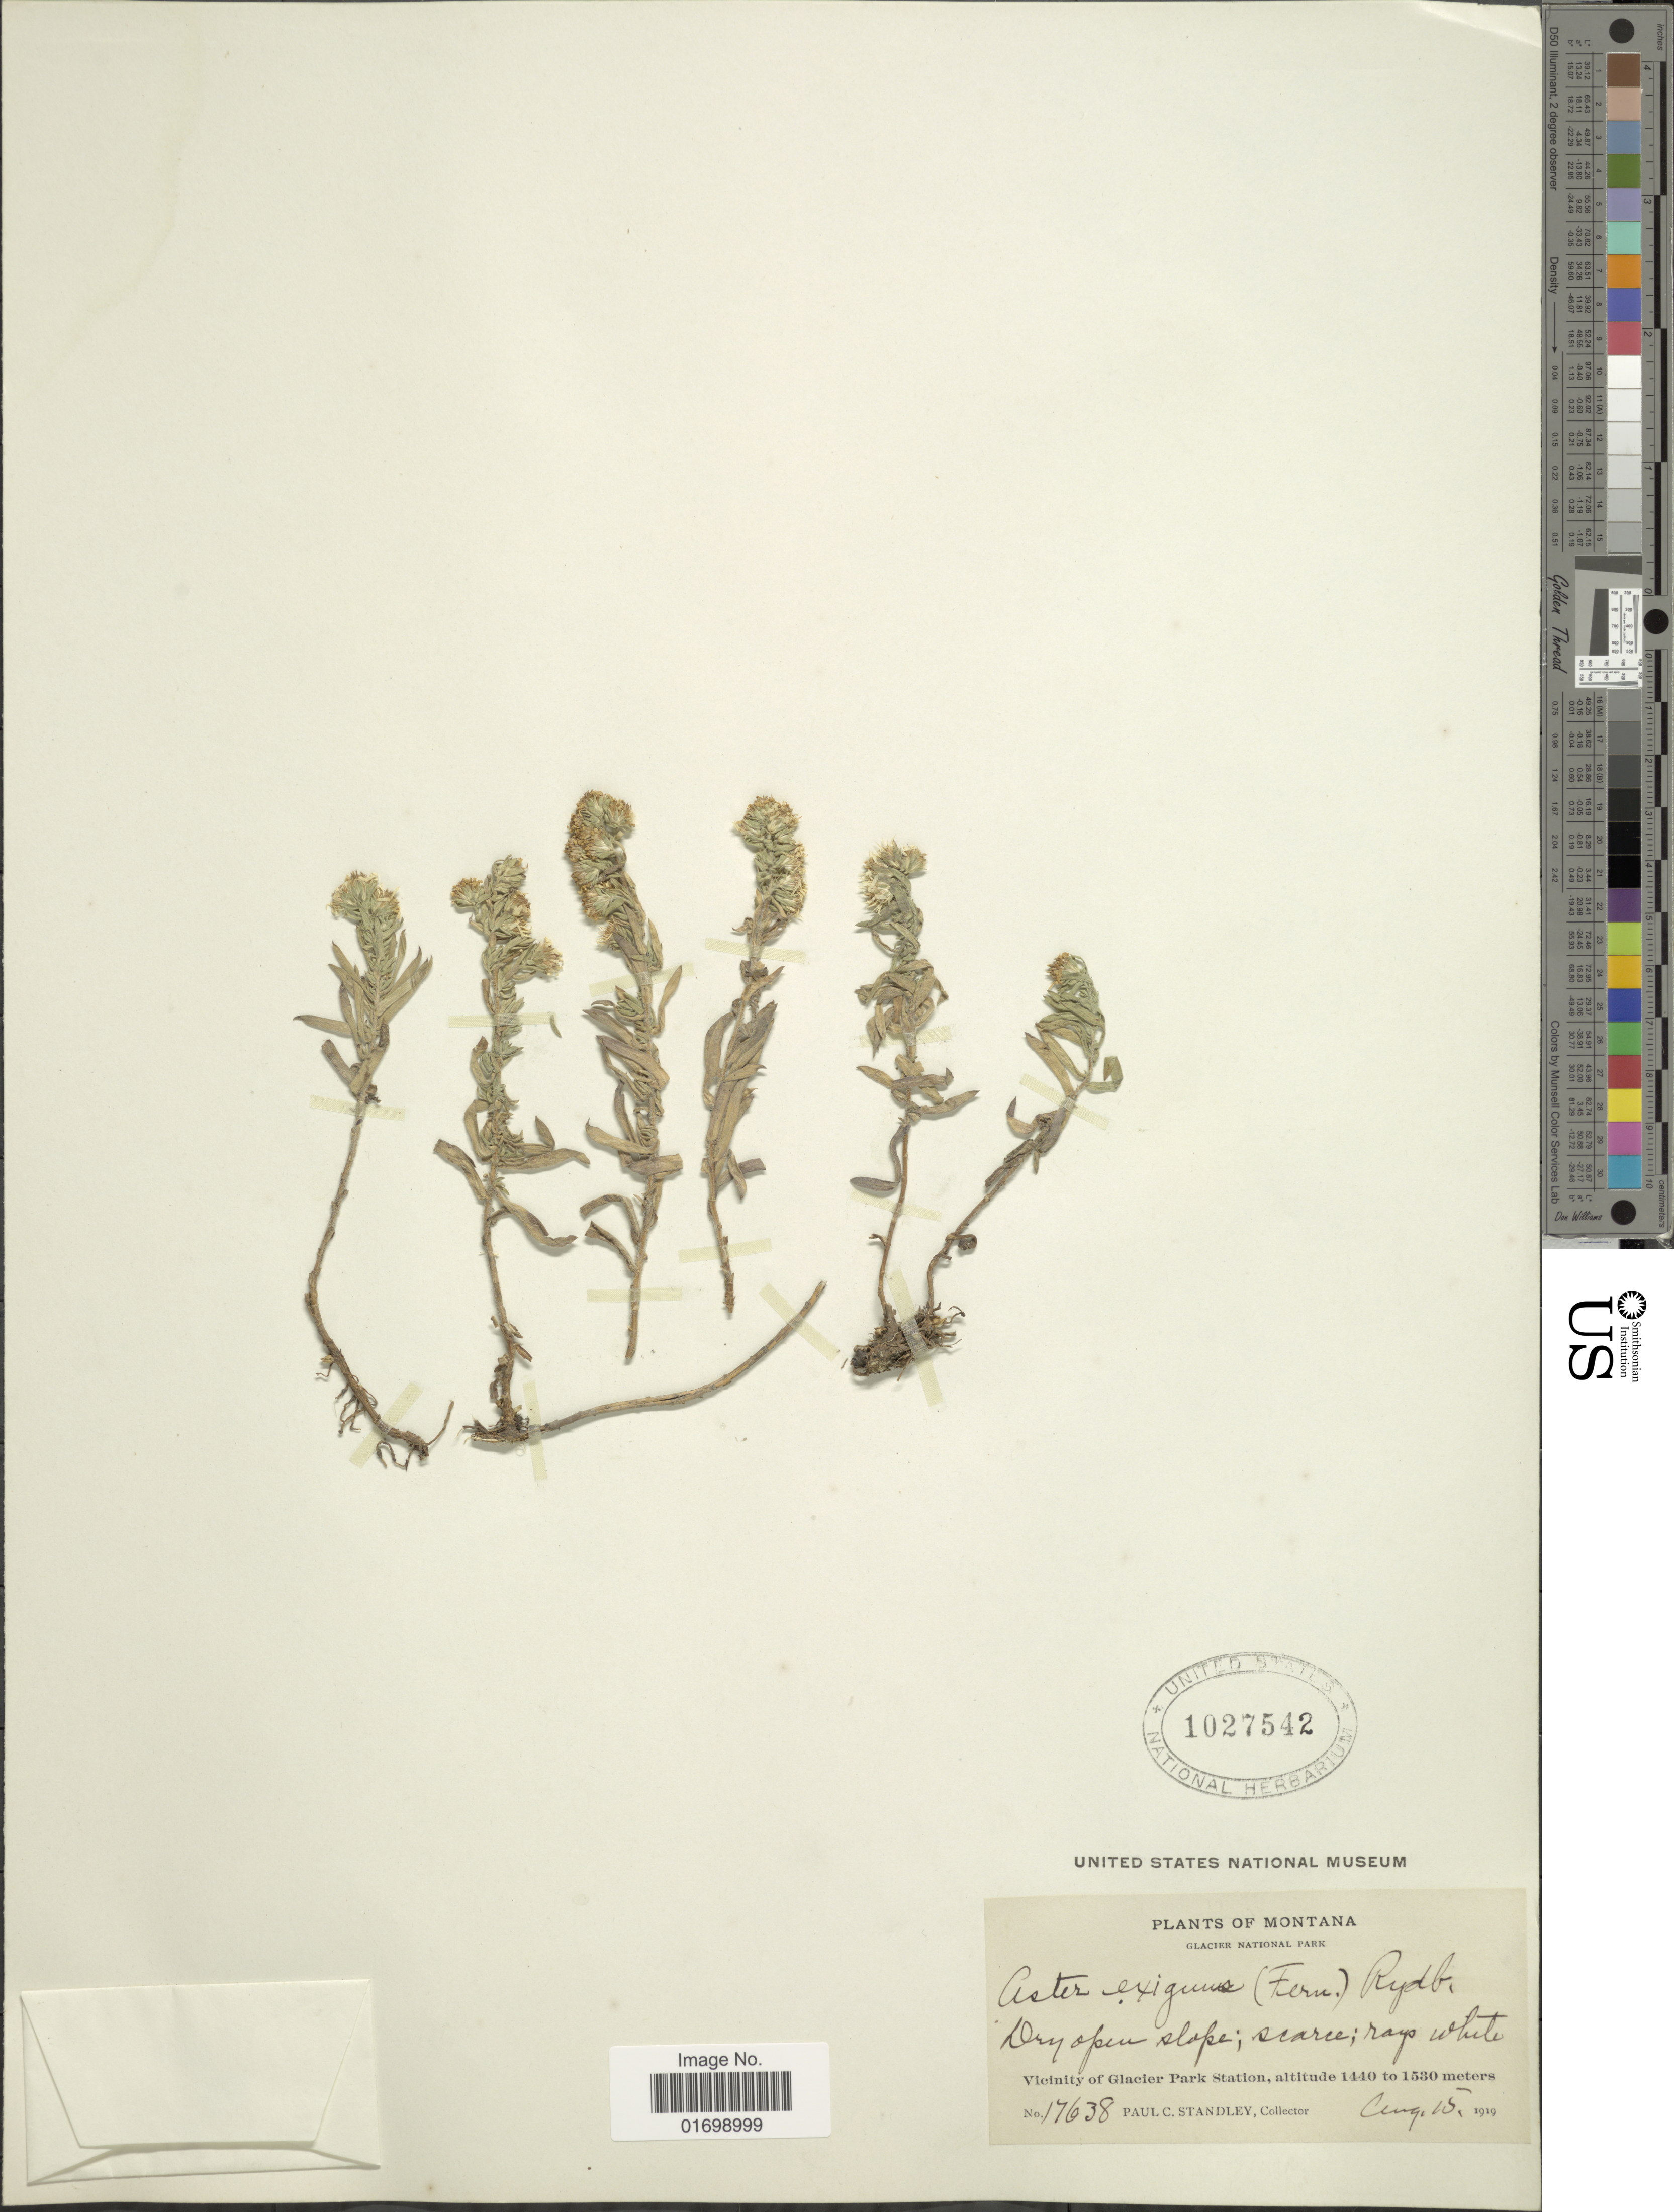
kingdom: Plantae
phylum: Tracheophyta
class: Magnoliopsida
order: Asterales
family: Asteraceae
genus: Symphyotrichum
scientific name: Symphyotrichum ericoides var. prostratum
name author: (Kuntze) G.L. Nesom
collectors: P. C. Standley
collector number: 17638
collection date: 1919-08-15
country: United States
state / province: Montana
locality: Glacier National Park, dry open slope, vicinity of Glacier Park Station.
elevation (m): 1440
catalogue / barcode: US 1027542